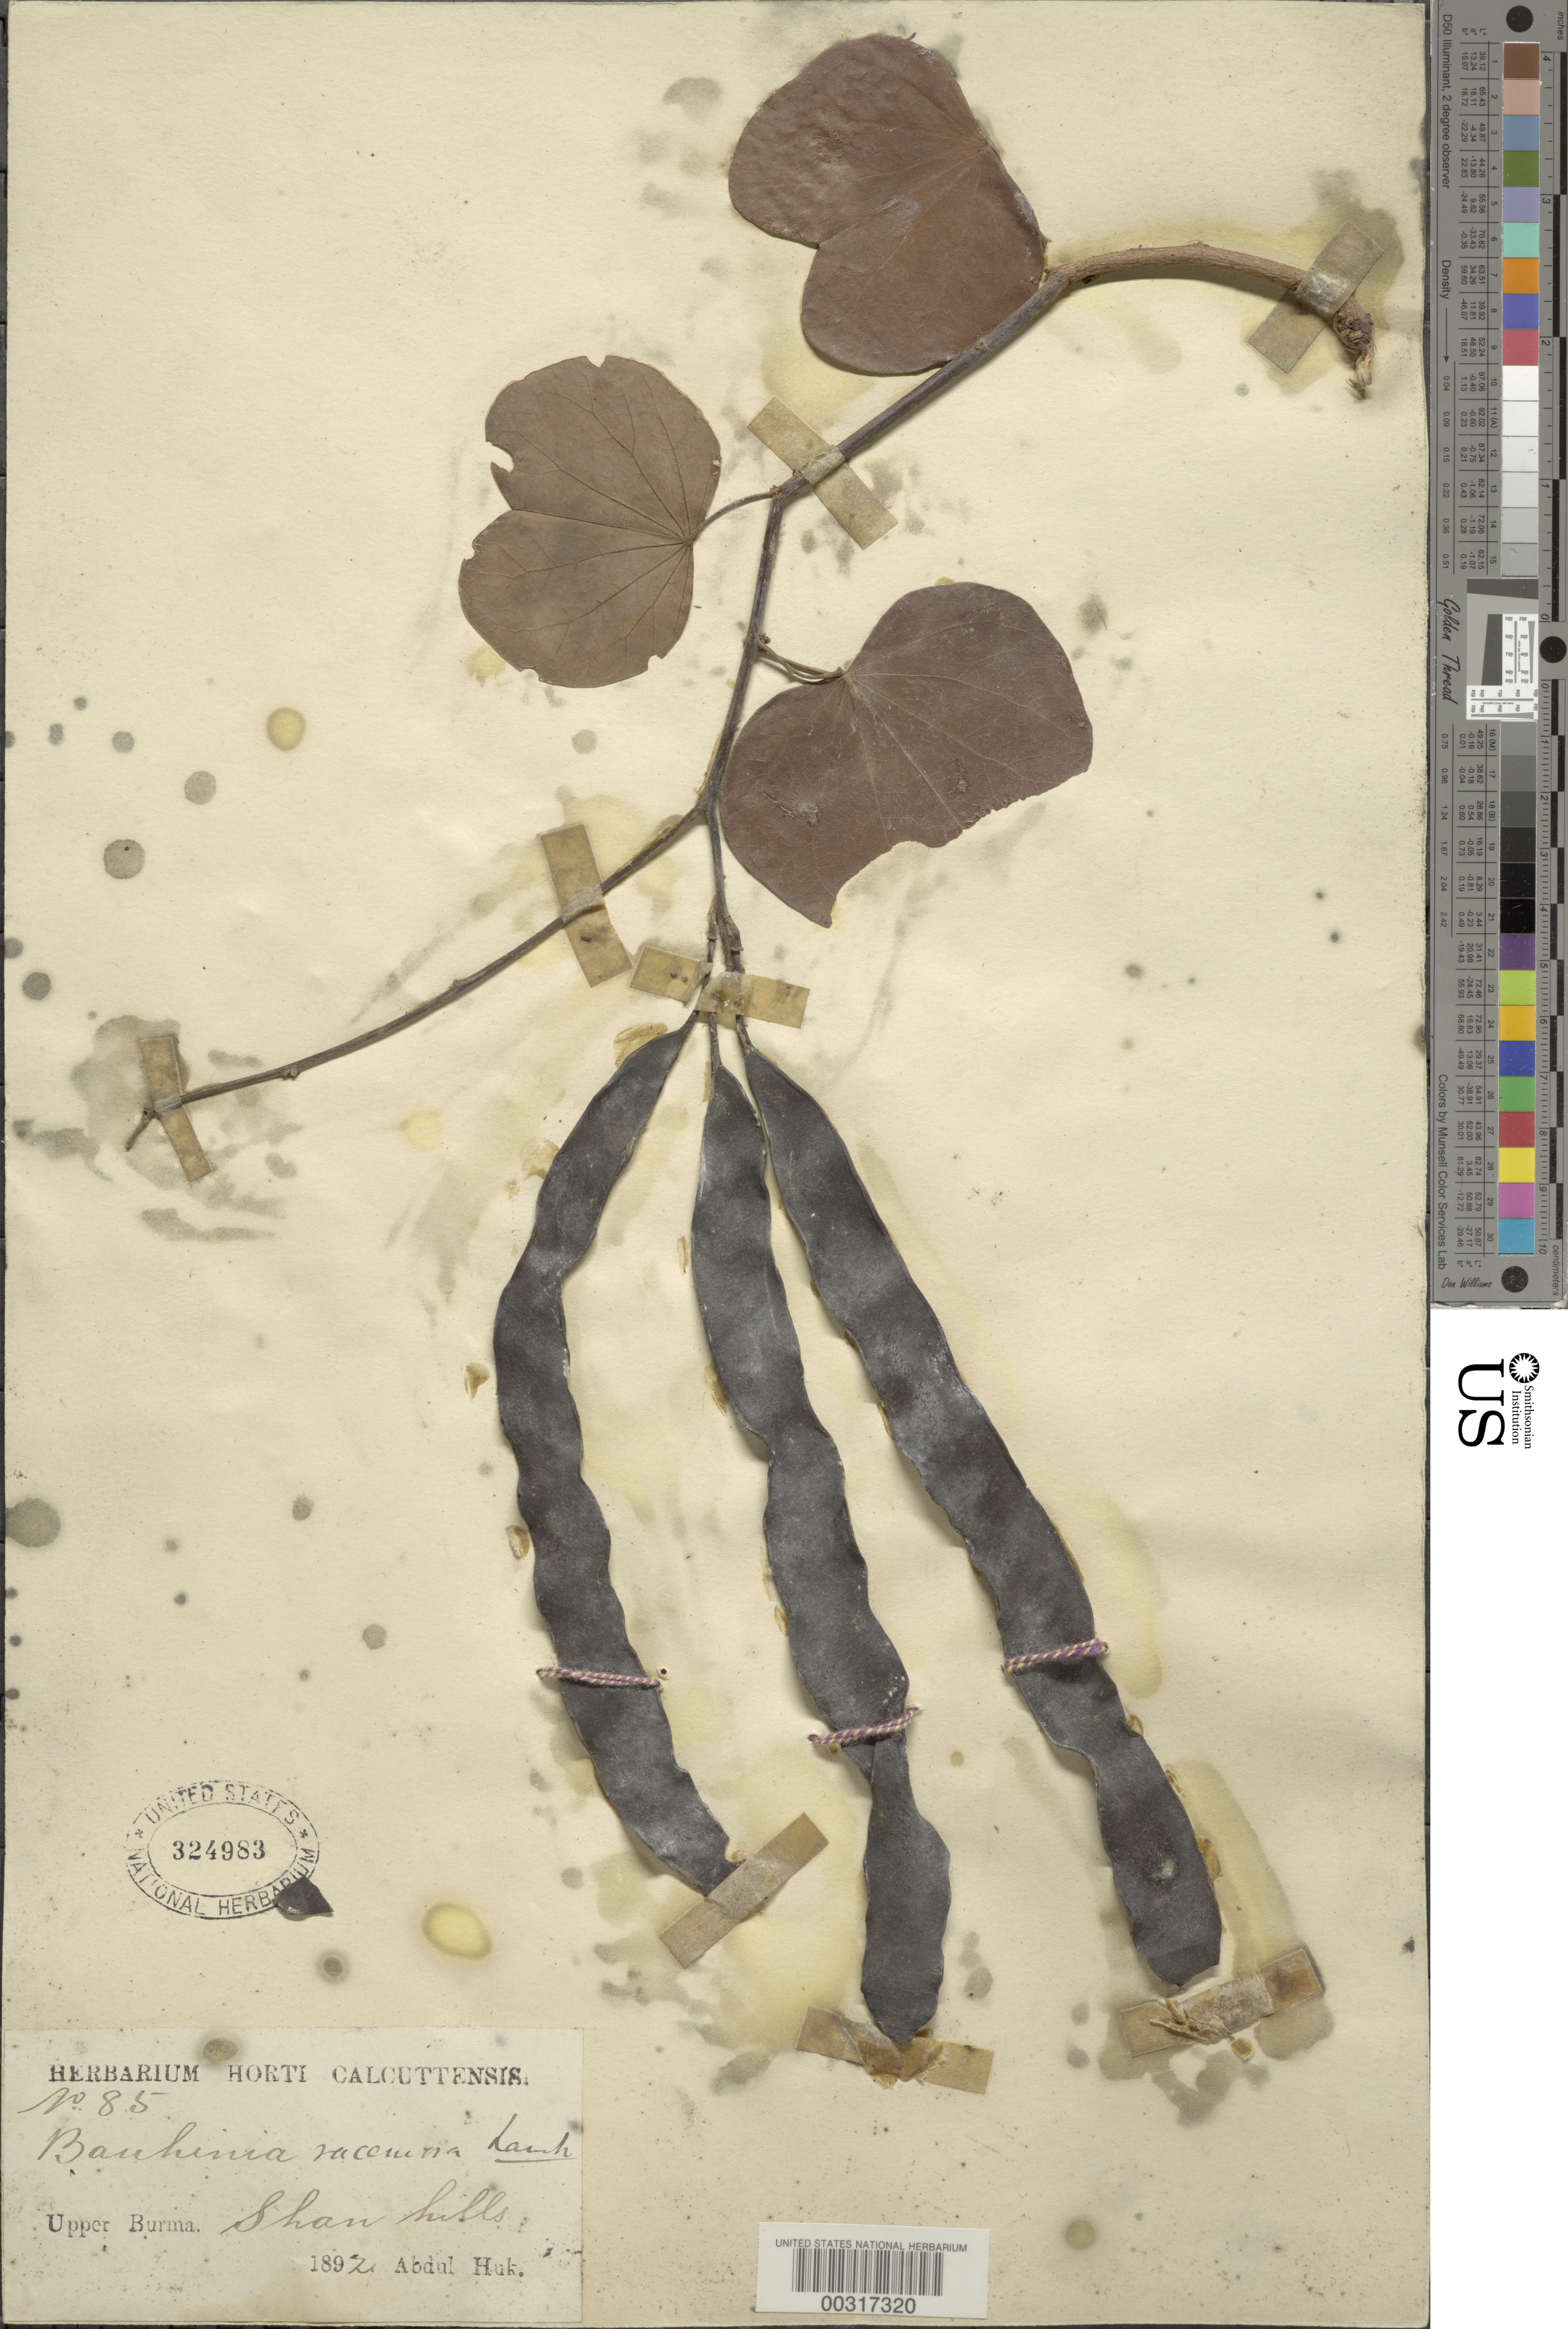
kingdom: Plantae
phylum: Tracheophyta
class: Magnoliopsida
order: Fabales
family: Fabaceae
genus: Bauhinia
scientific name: Bauhinia racemosa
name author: Lam.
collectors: A. Huk et al.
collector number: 85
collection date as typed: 1892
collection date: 1892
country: Myanmar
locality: Shan Hills, upper Burma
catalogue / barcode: US 324983